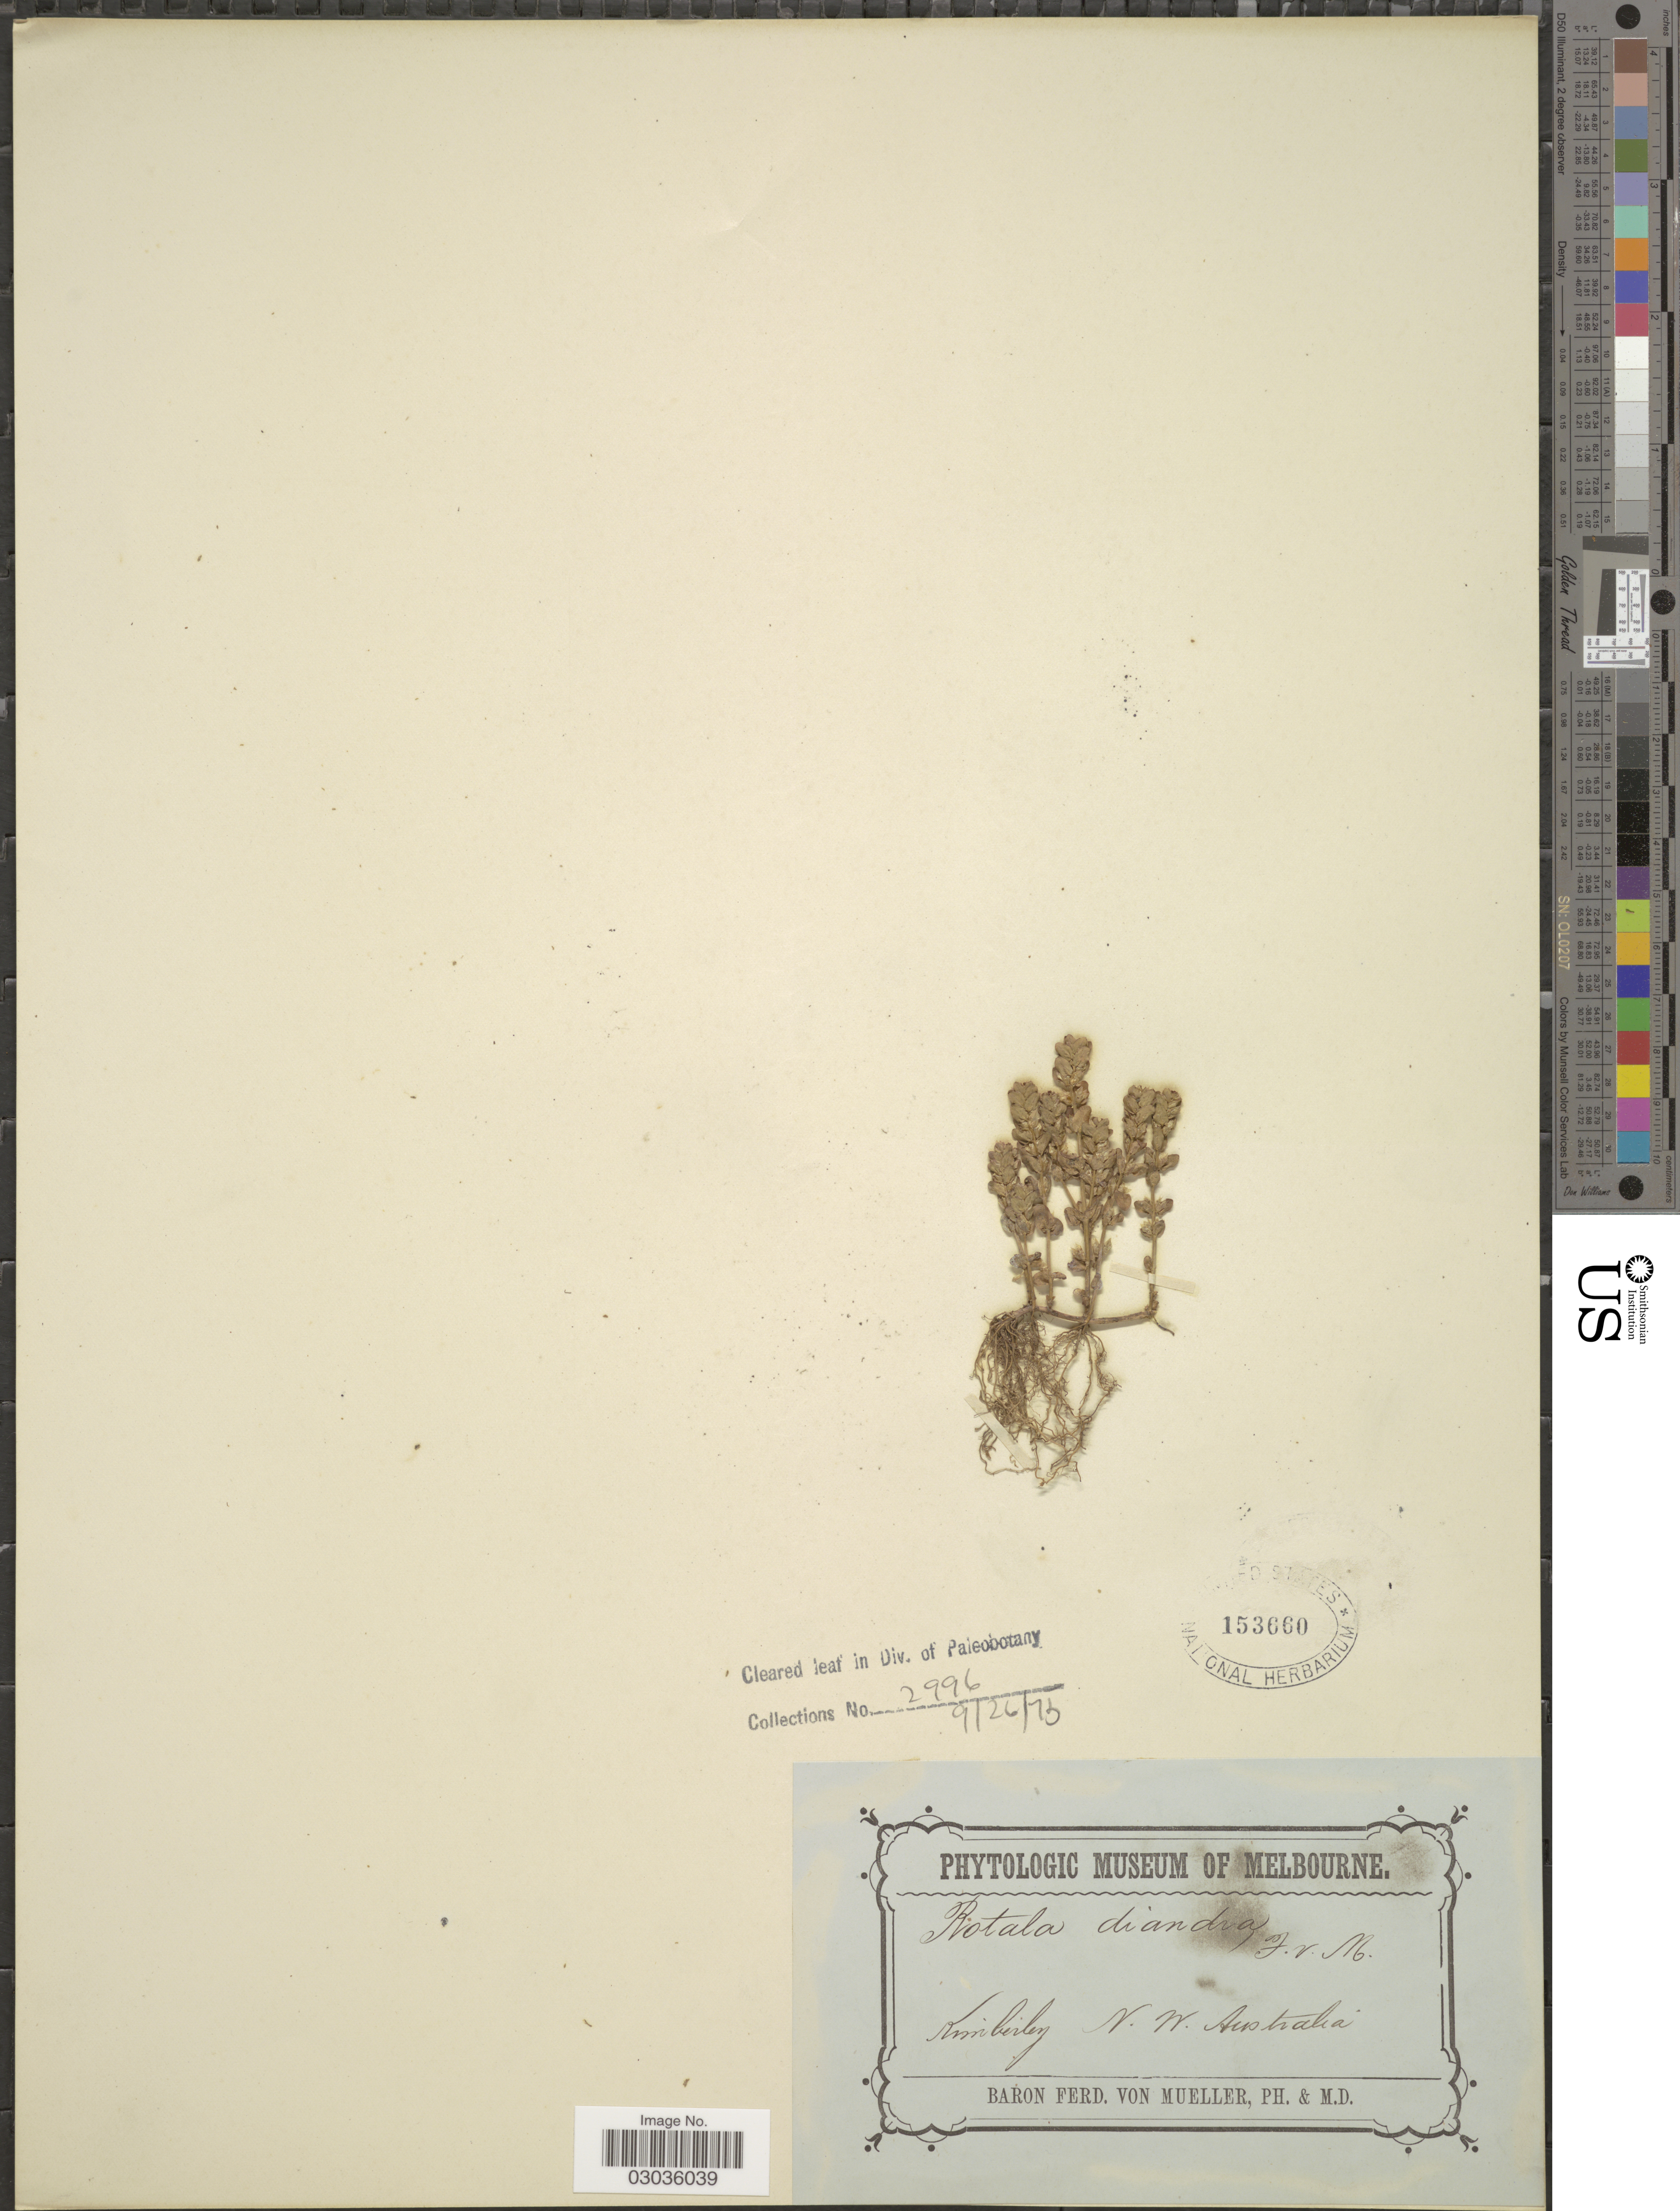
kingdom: Plantae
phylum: Tracheophyta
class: Magnoliopsida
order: Myrtales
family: Lythraceae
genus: Rotala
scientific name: Rotala diandra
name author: F. Muell.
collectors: F. Mueller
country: Australia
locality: Kimberley, N.W. Australia.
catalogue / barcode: US 153660